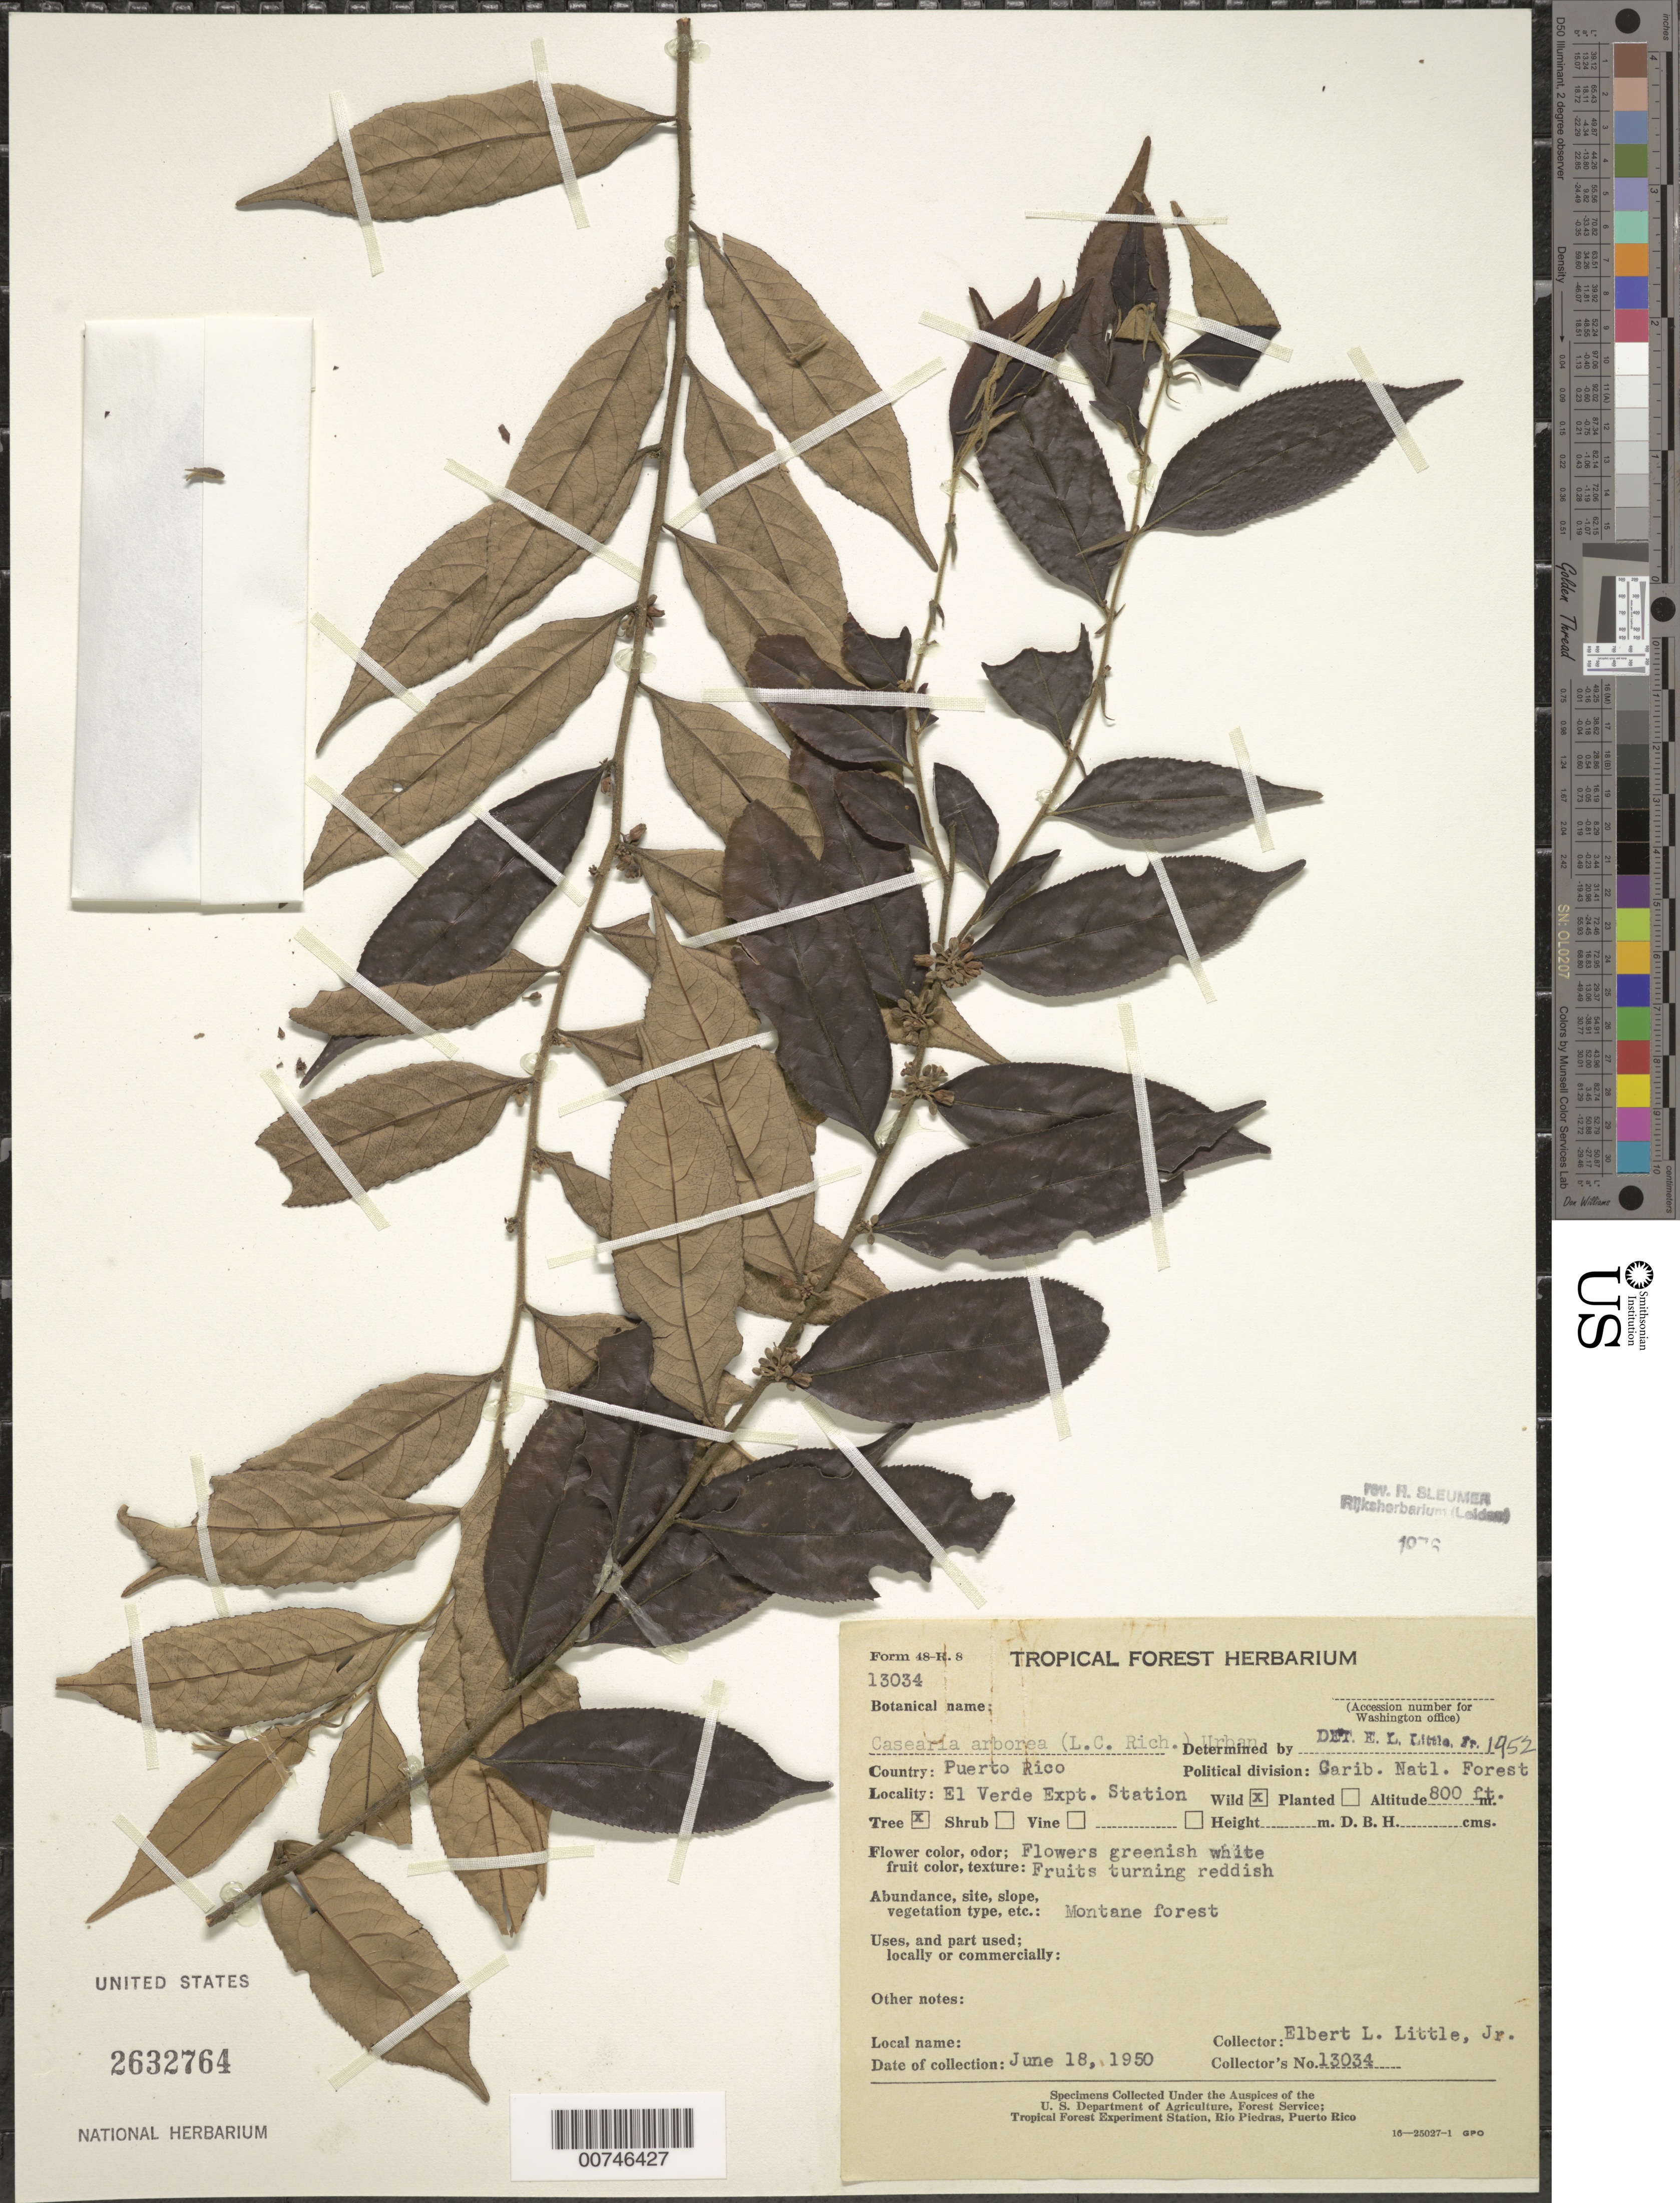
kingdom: Plantae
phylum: Tracheophyta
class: Magnoliopsida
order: Malpighiales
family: Salicaceae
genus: Casearia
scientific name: Casearia arborea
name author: (Rich.) Urb.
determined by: Little, Elbert L., Jr., (FSSR), United States Department of Agriculture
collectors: E. L. Little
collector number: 13034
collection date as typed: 18 Jun 1950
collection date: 1950-06-18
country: Puerto Rico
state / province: Río Grande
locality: Caribbbean National Forest. El Verde Expt. Station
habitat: Montane forest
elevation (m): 244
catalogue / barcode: US 2632764